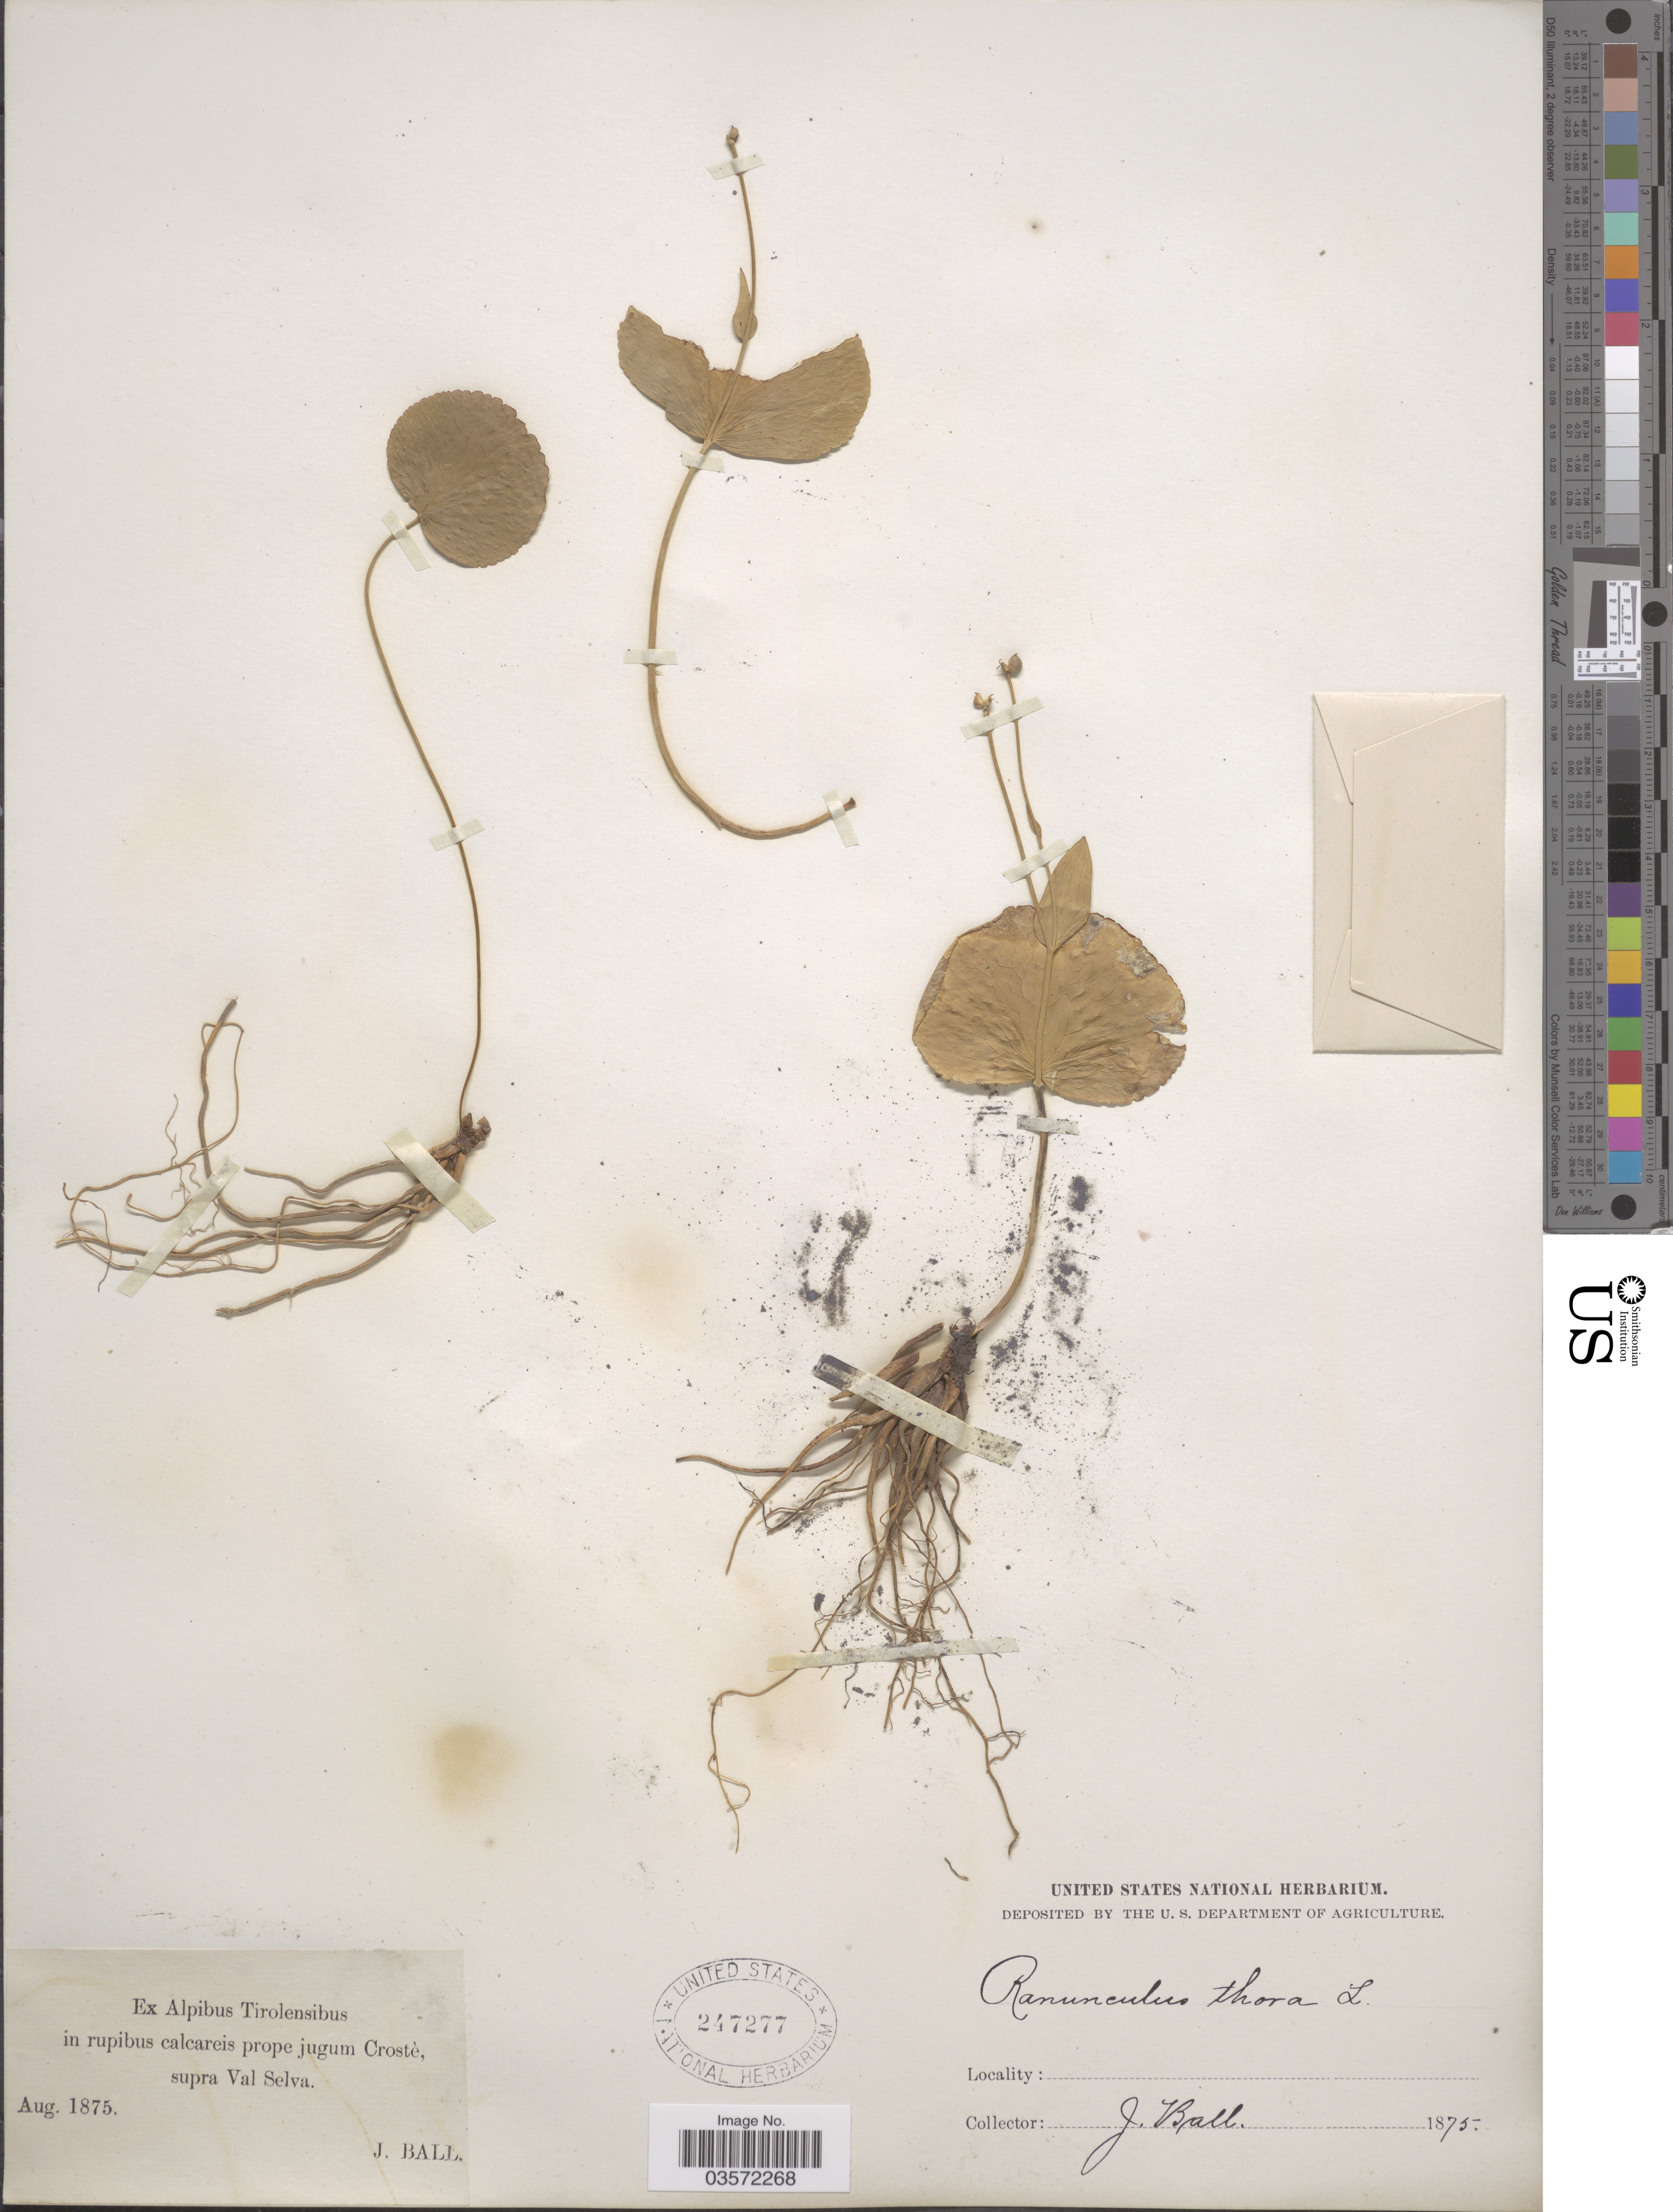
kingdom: Plantae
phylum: Tracheophyta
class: Magnoliopsida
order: Ranunculales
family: Ranunculaceae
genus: Ranunculus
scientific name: Ranunculus thora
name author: L.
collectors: J. Ball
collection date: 1875-08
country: Italy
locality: Ex Alpibus Tirolensibus in rupibus calcareis prope jugum Crostè, supra Val Selva.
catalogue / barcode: US 247277